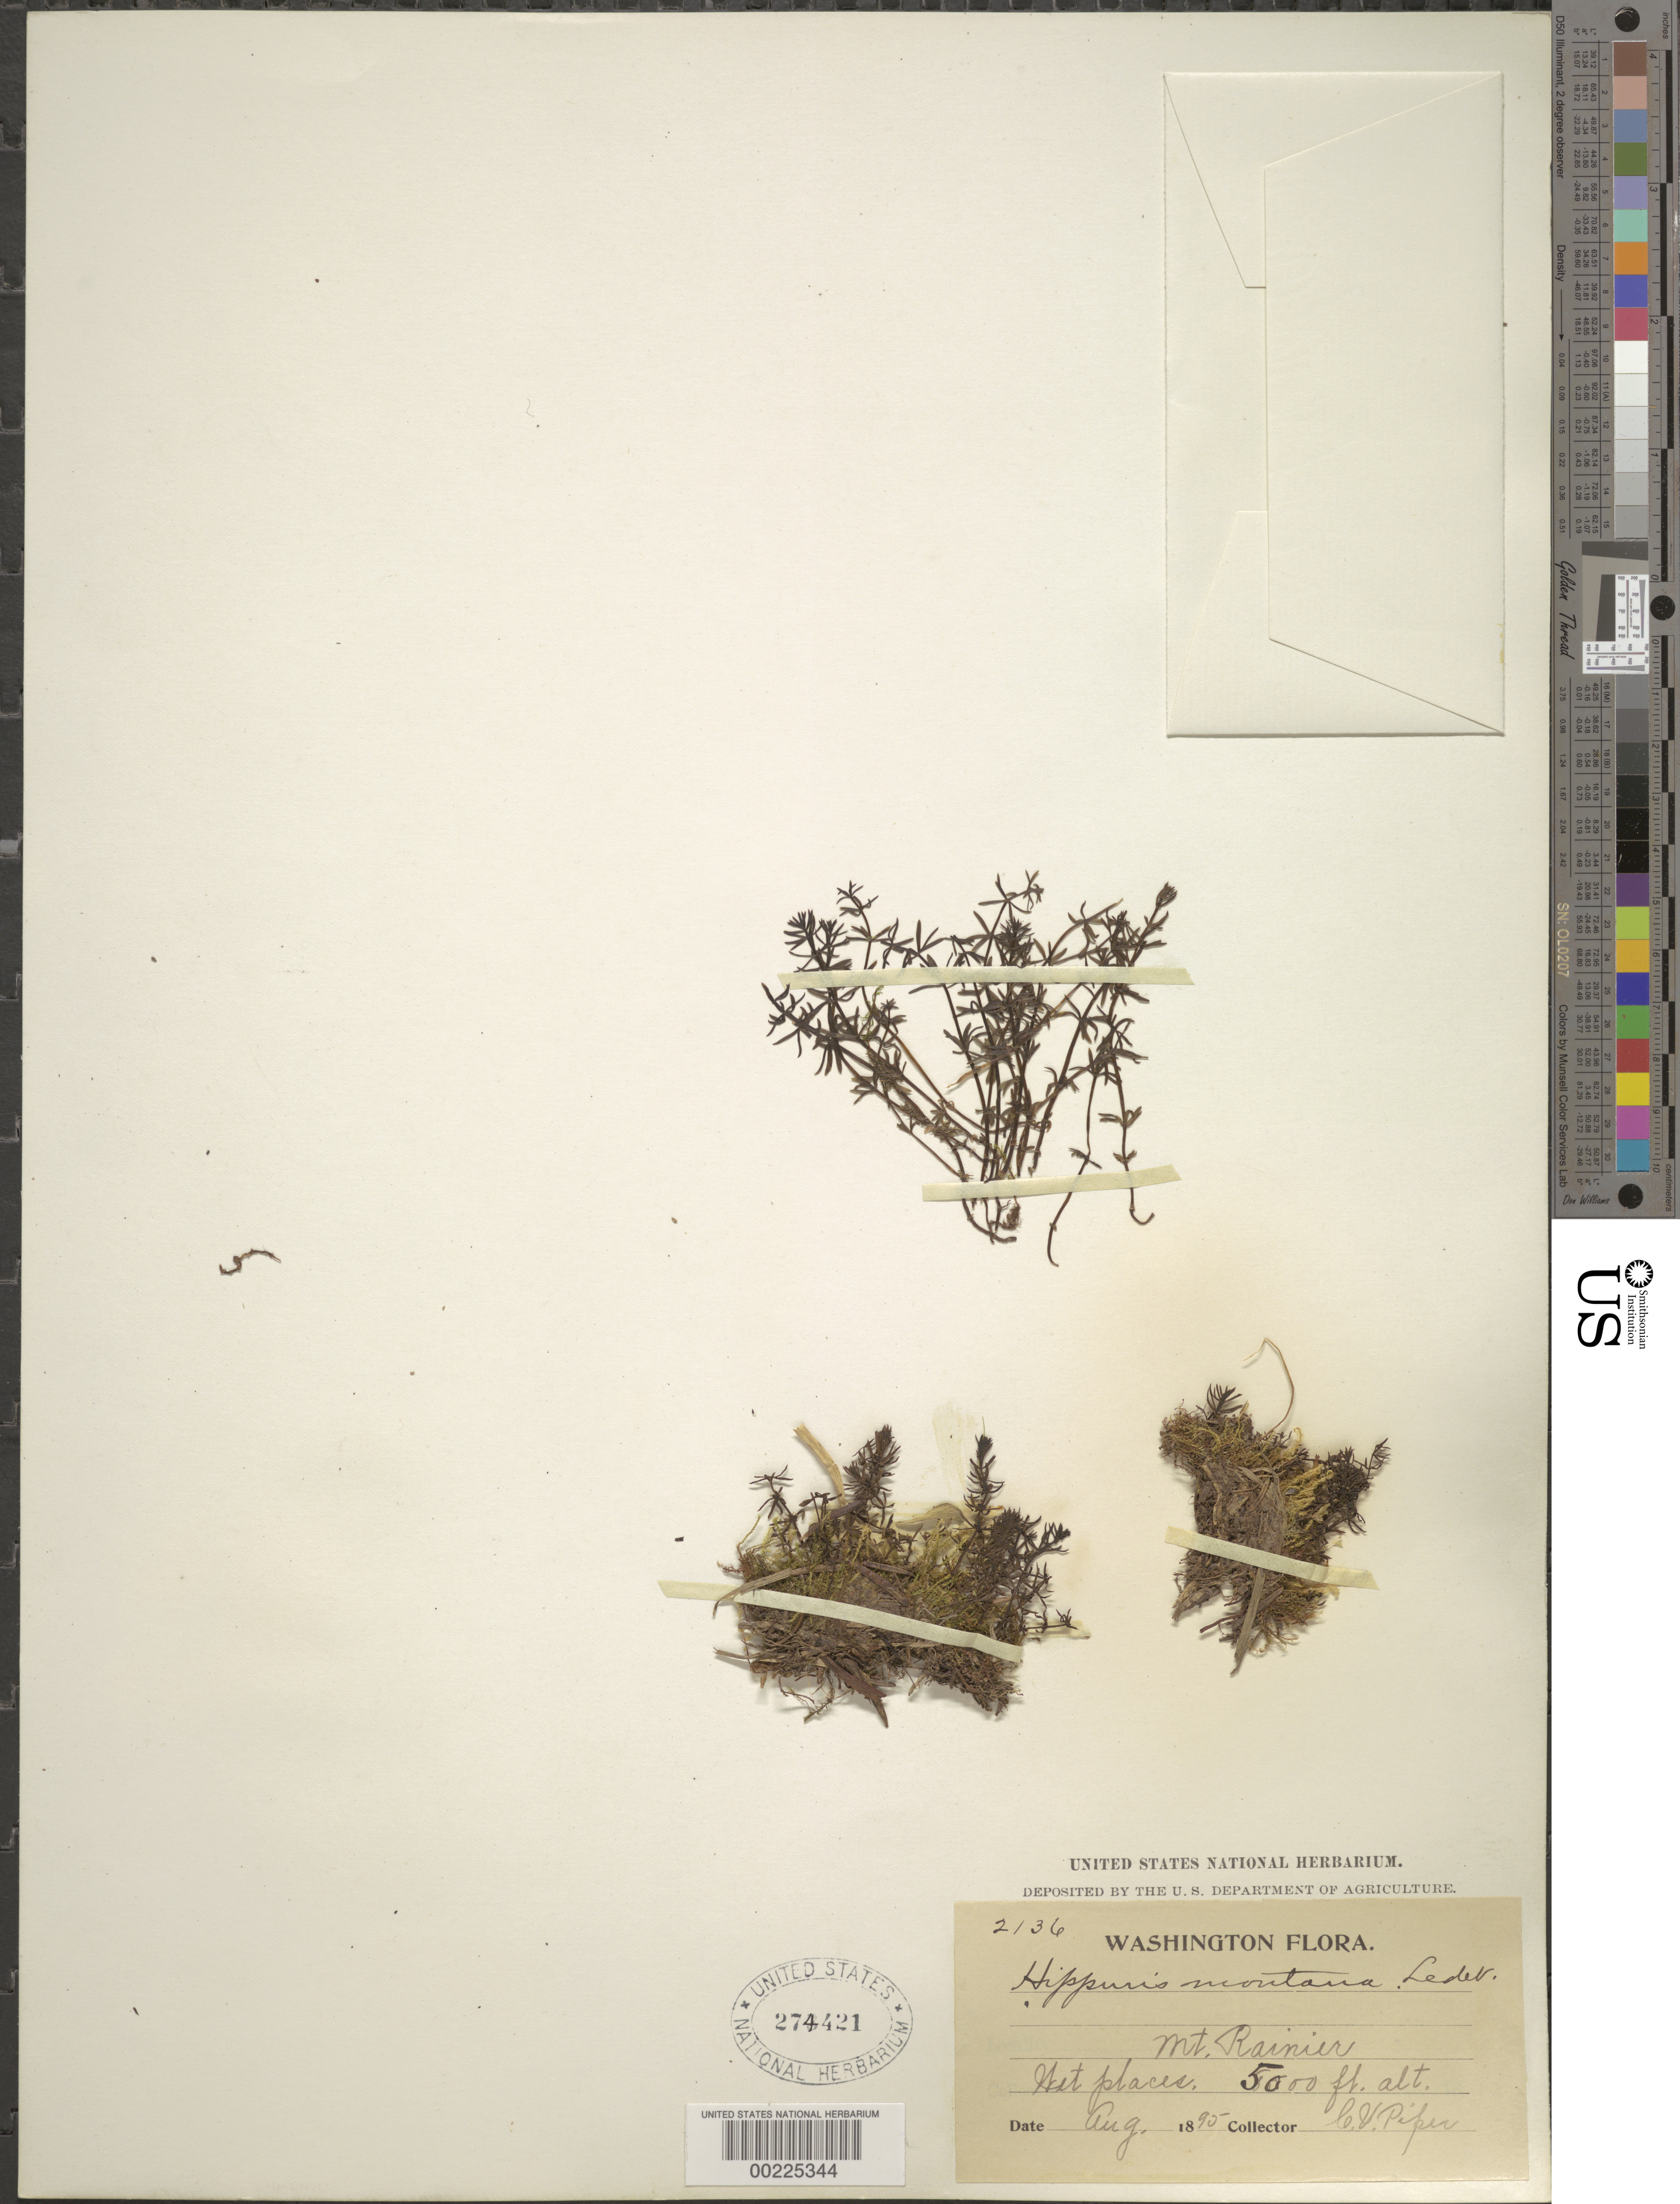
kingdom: Plantae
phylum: Tracheophyta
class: Magnoliopsida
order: Lamiales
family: Plantaginaceae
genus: Hippuris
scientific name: Hippuris montana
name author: Ledeb. ex Rchb.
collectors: C. V. Piper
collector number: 2136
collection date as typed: Aug 1895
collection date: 1895-08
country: United States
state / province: Washington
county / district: Pierce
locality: Mt. rainier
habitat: Wet places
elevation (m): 1524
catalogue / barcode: US 274421